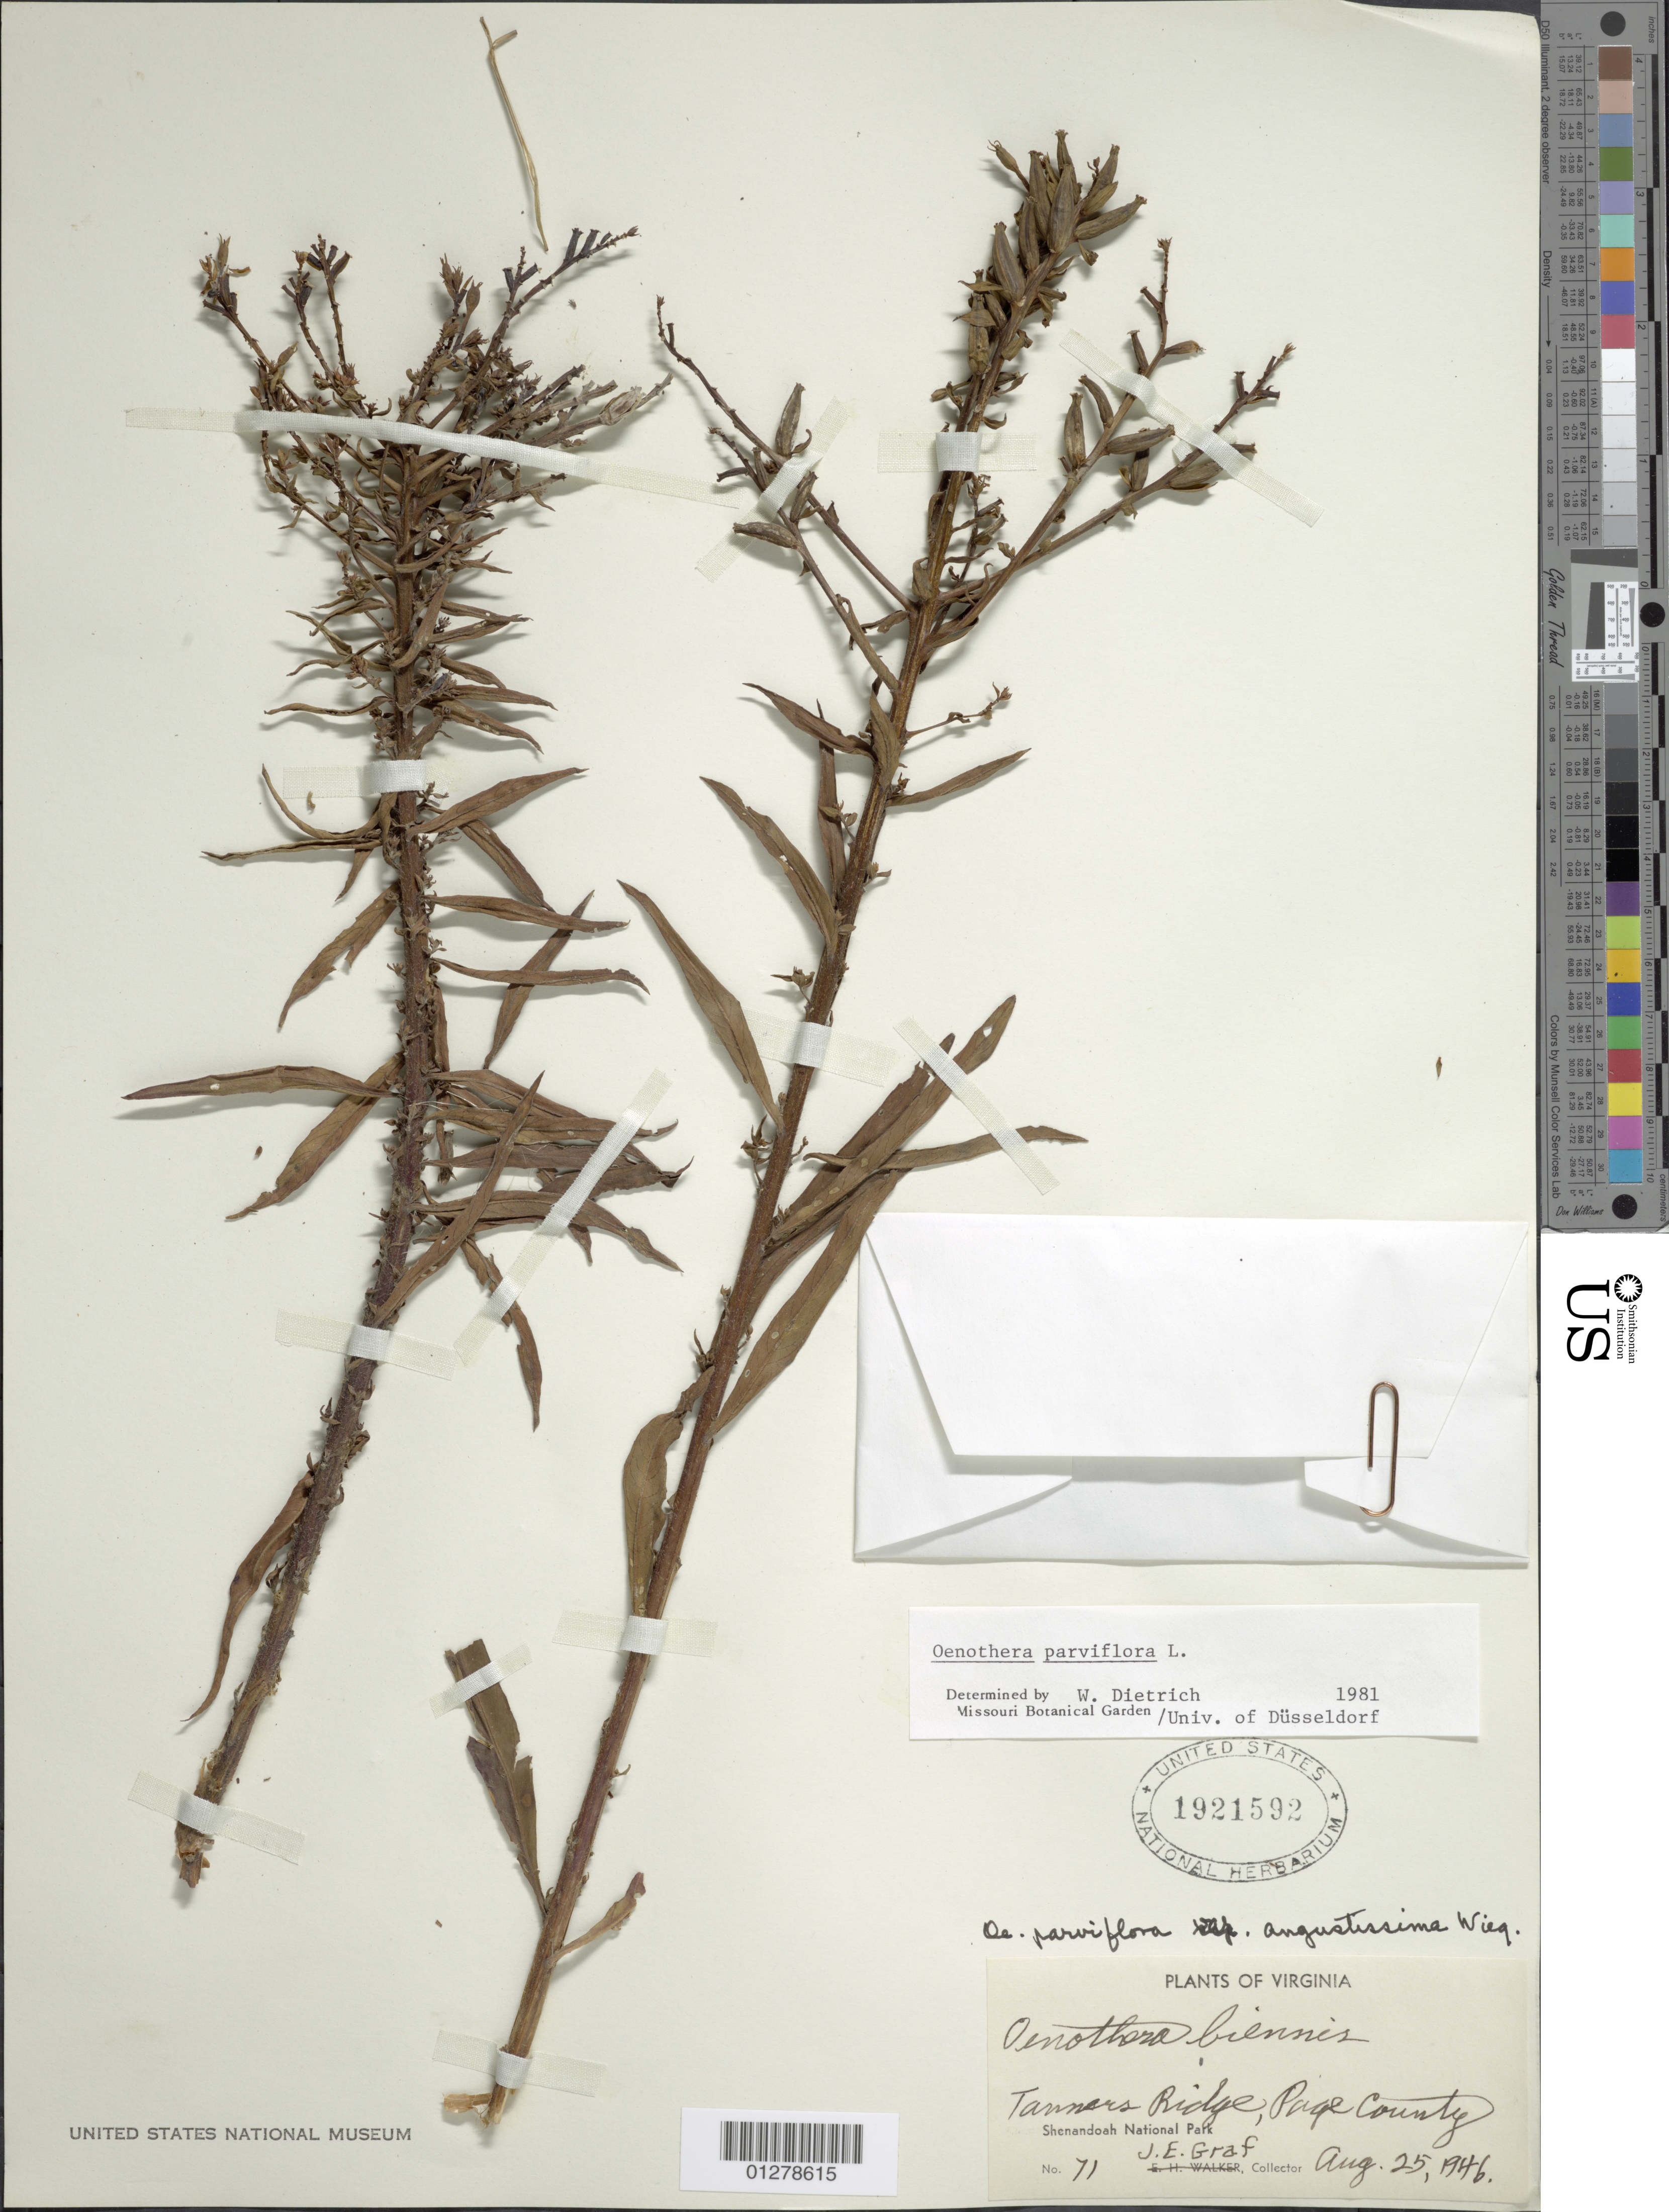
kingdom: Plantae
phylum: Tracheophyta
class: Magnoliopsida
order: Myrtales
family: Onagraceae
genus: Oenothera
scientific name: Oenothera parviflora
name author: L.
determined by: Munz, Philip A.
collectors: J. Graf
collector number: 71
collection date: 1946-08-25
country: United States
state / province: Virginia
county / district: Page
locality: Tanner Ridge. Shenandoah National Park.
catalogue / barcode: US 1921592